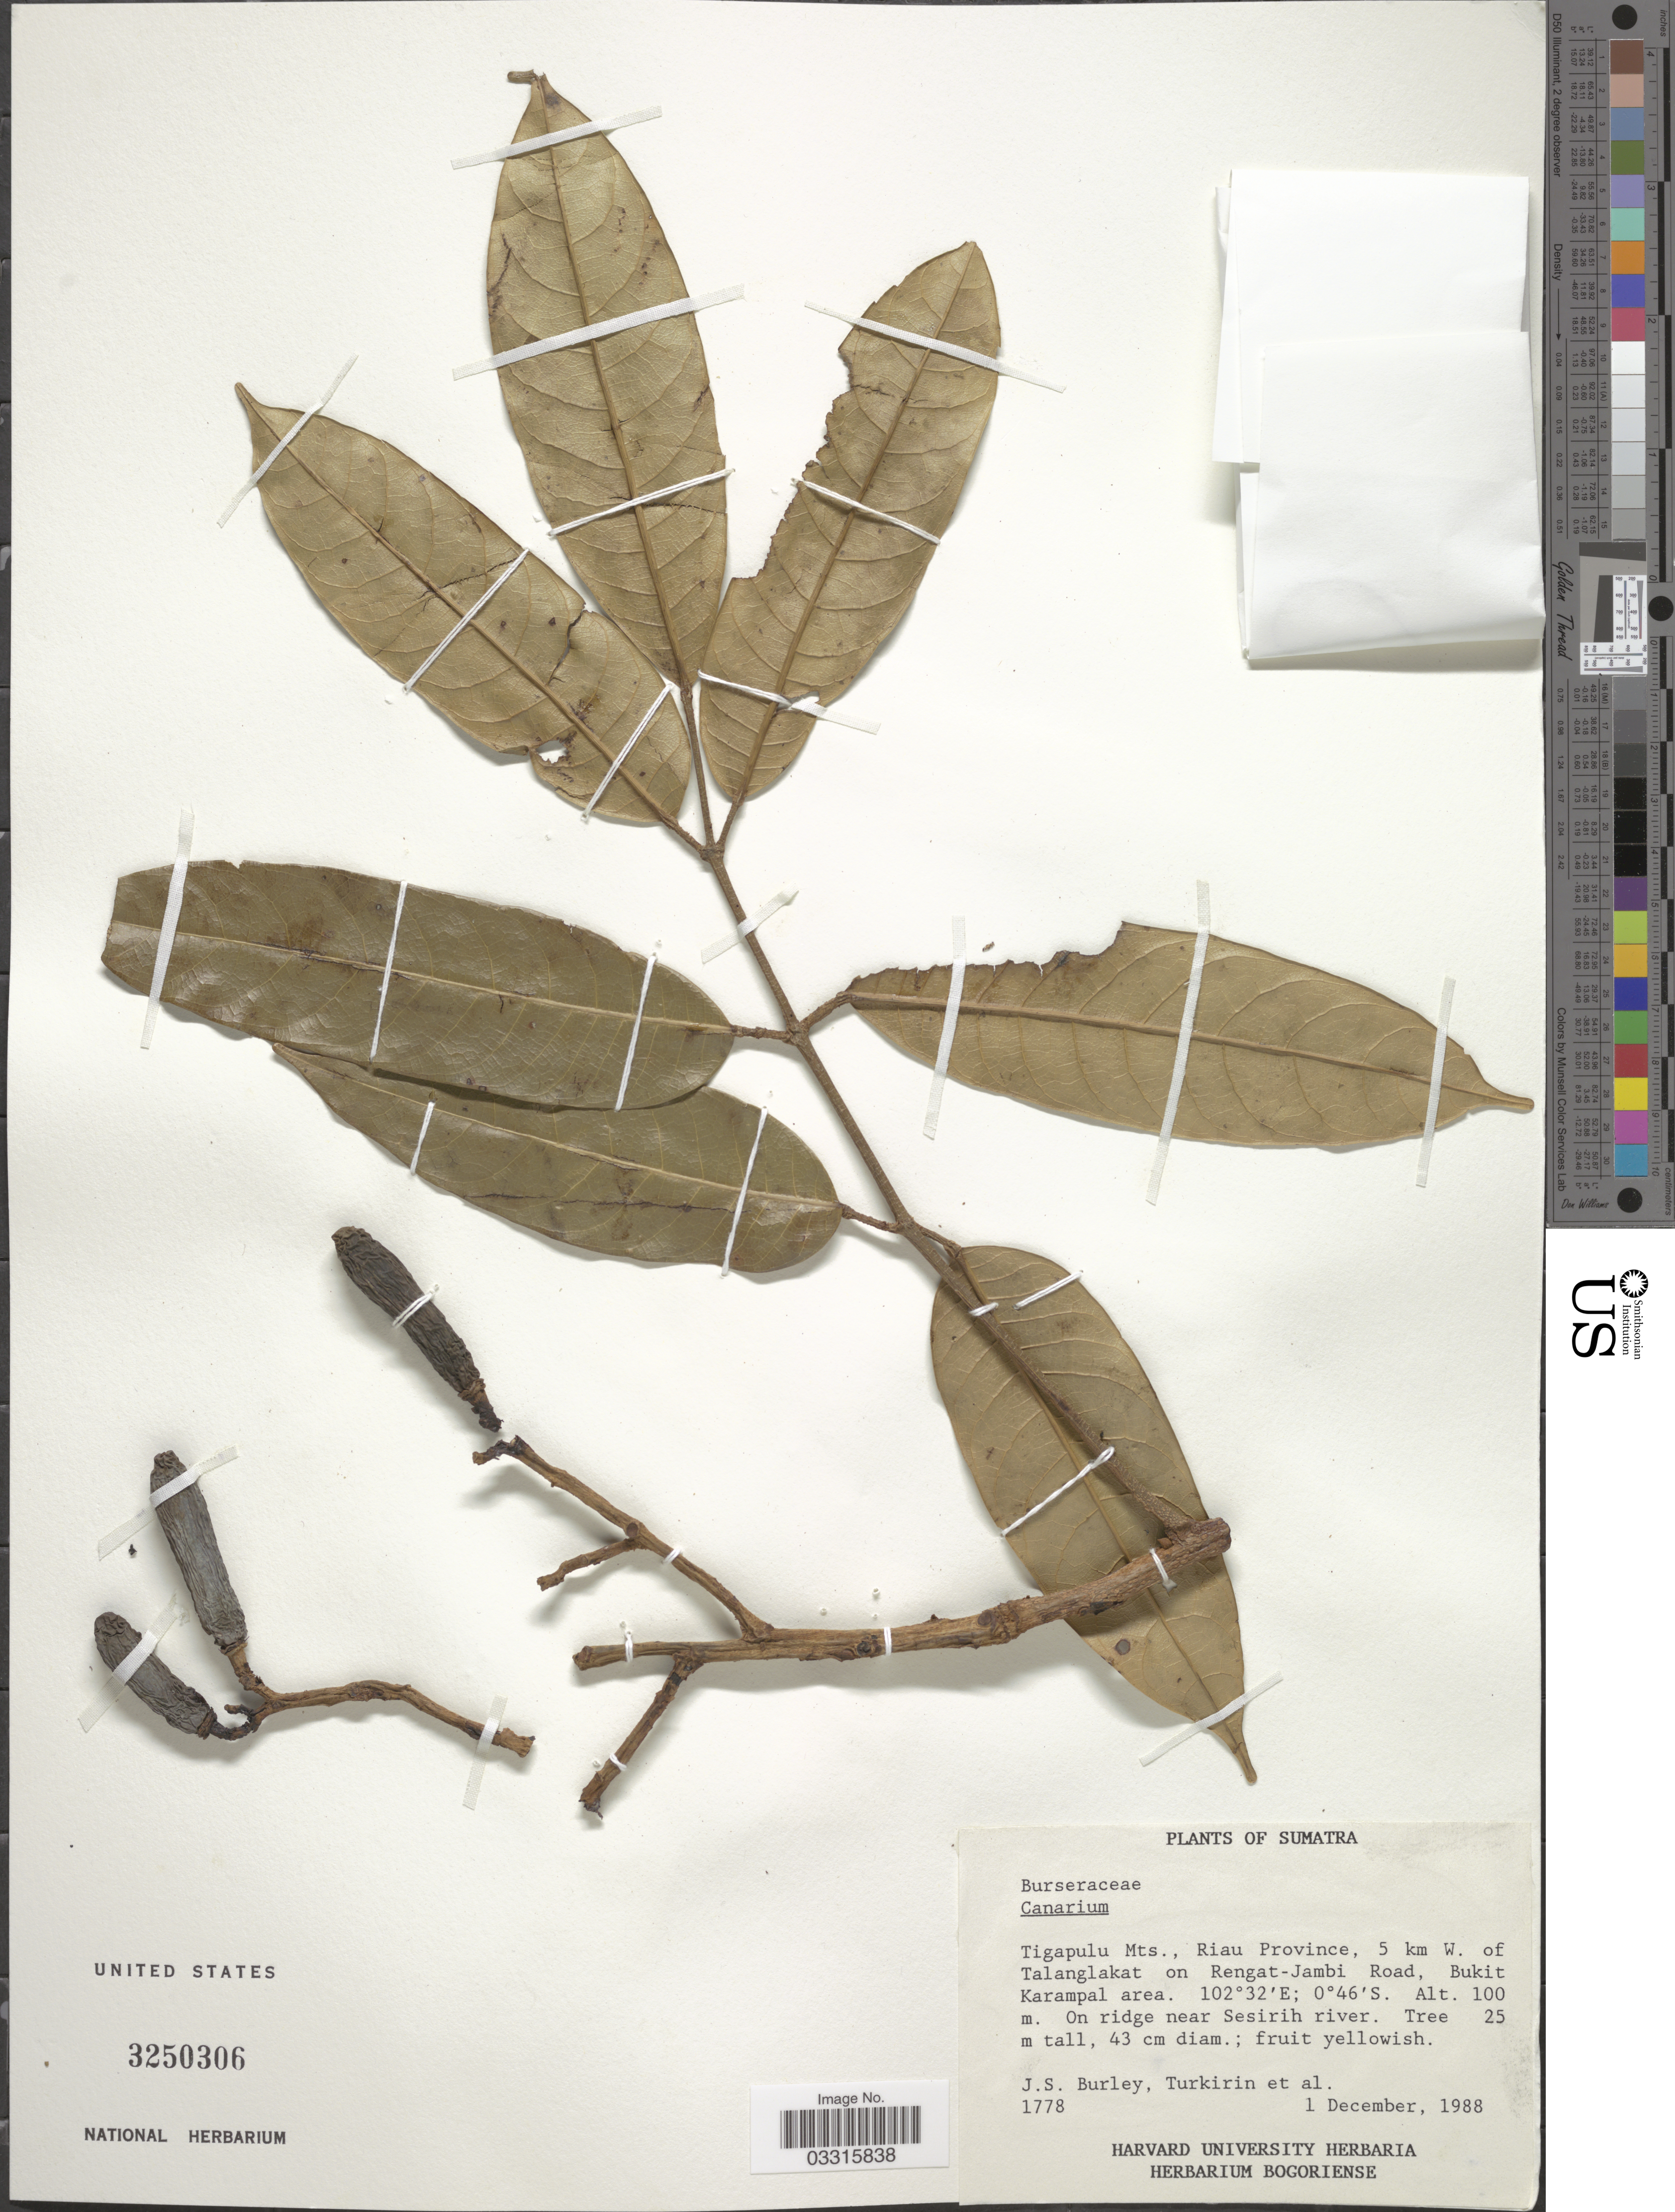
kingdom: Plantae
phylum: Tracheophyta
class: Magnoliopsida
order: Sapindales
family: Burseraceae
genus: Canarium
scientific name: Canarium sp.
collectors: J. S. Burley, -. Turkirin & et al.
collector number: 1778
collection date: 1988-12-01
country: Indonesia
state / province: Sumatra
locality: Tigapulu Mts., Riau Province, 5 km W. of Talanglakat on Rengat-Jambi Road, Bukit Karampal area. On ridge near Sesirih river.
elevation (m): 100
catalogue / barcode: US 3250306